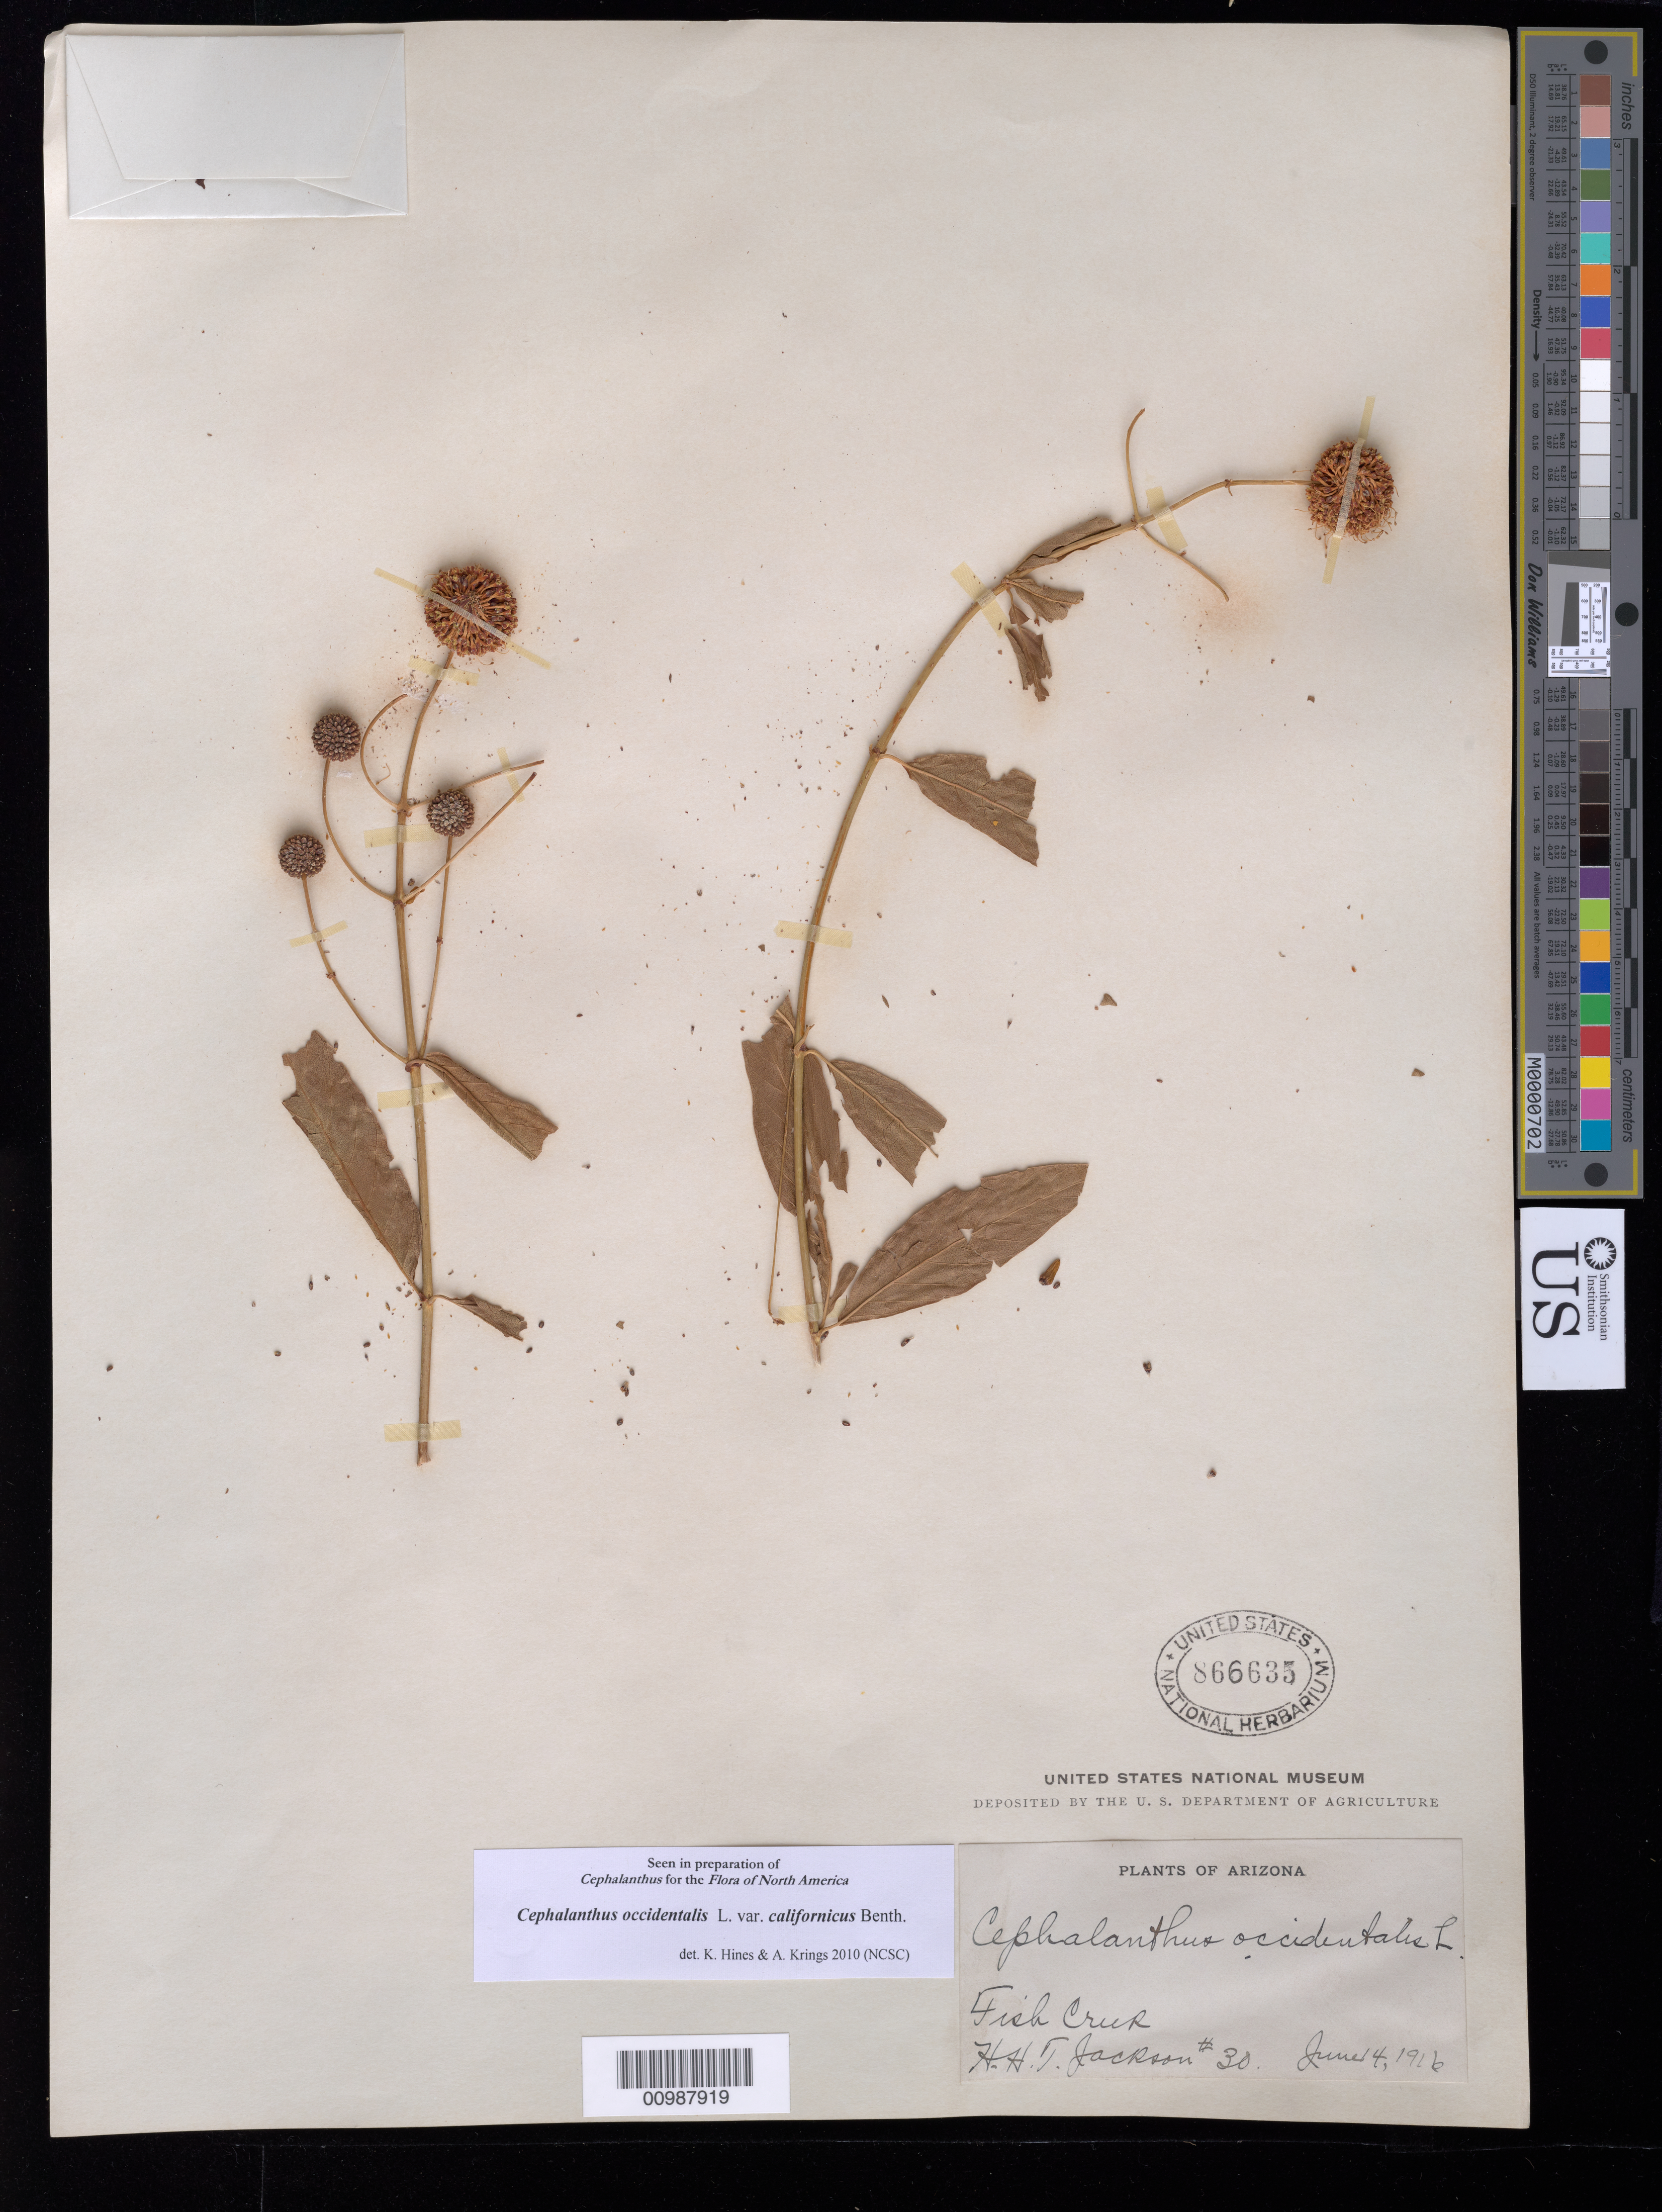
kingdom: Plantae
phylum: Tracheophyta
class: Magnoliopsida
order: Gentianales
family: Rubiaceae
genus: Cephalanthus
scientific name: Cephalanthus occidentalis var. californicus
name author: Benth.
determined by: Hines, K.; Krings, A.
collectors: H. Jackson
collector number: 30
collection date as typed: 04 Jun 1916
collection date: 1916-06-04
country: United States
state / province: Arizona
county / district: Pinal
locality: Fish Creek.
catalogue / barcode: US 866635